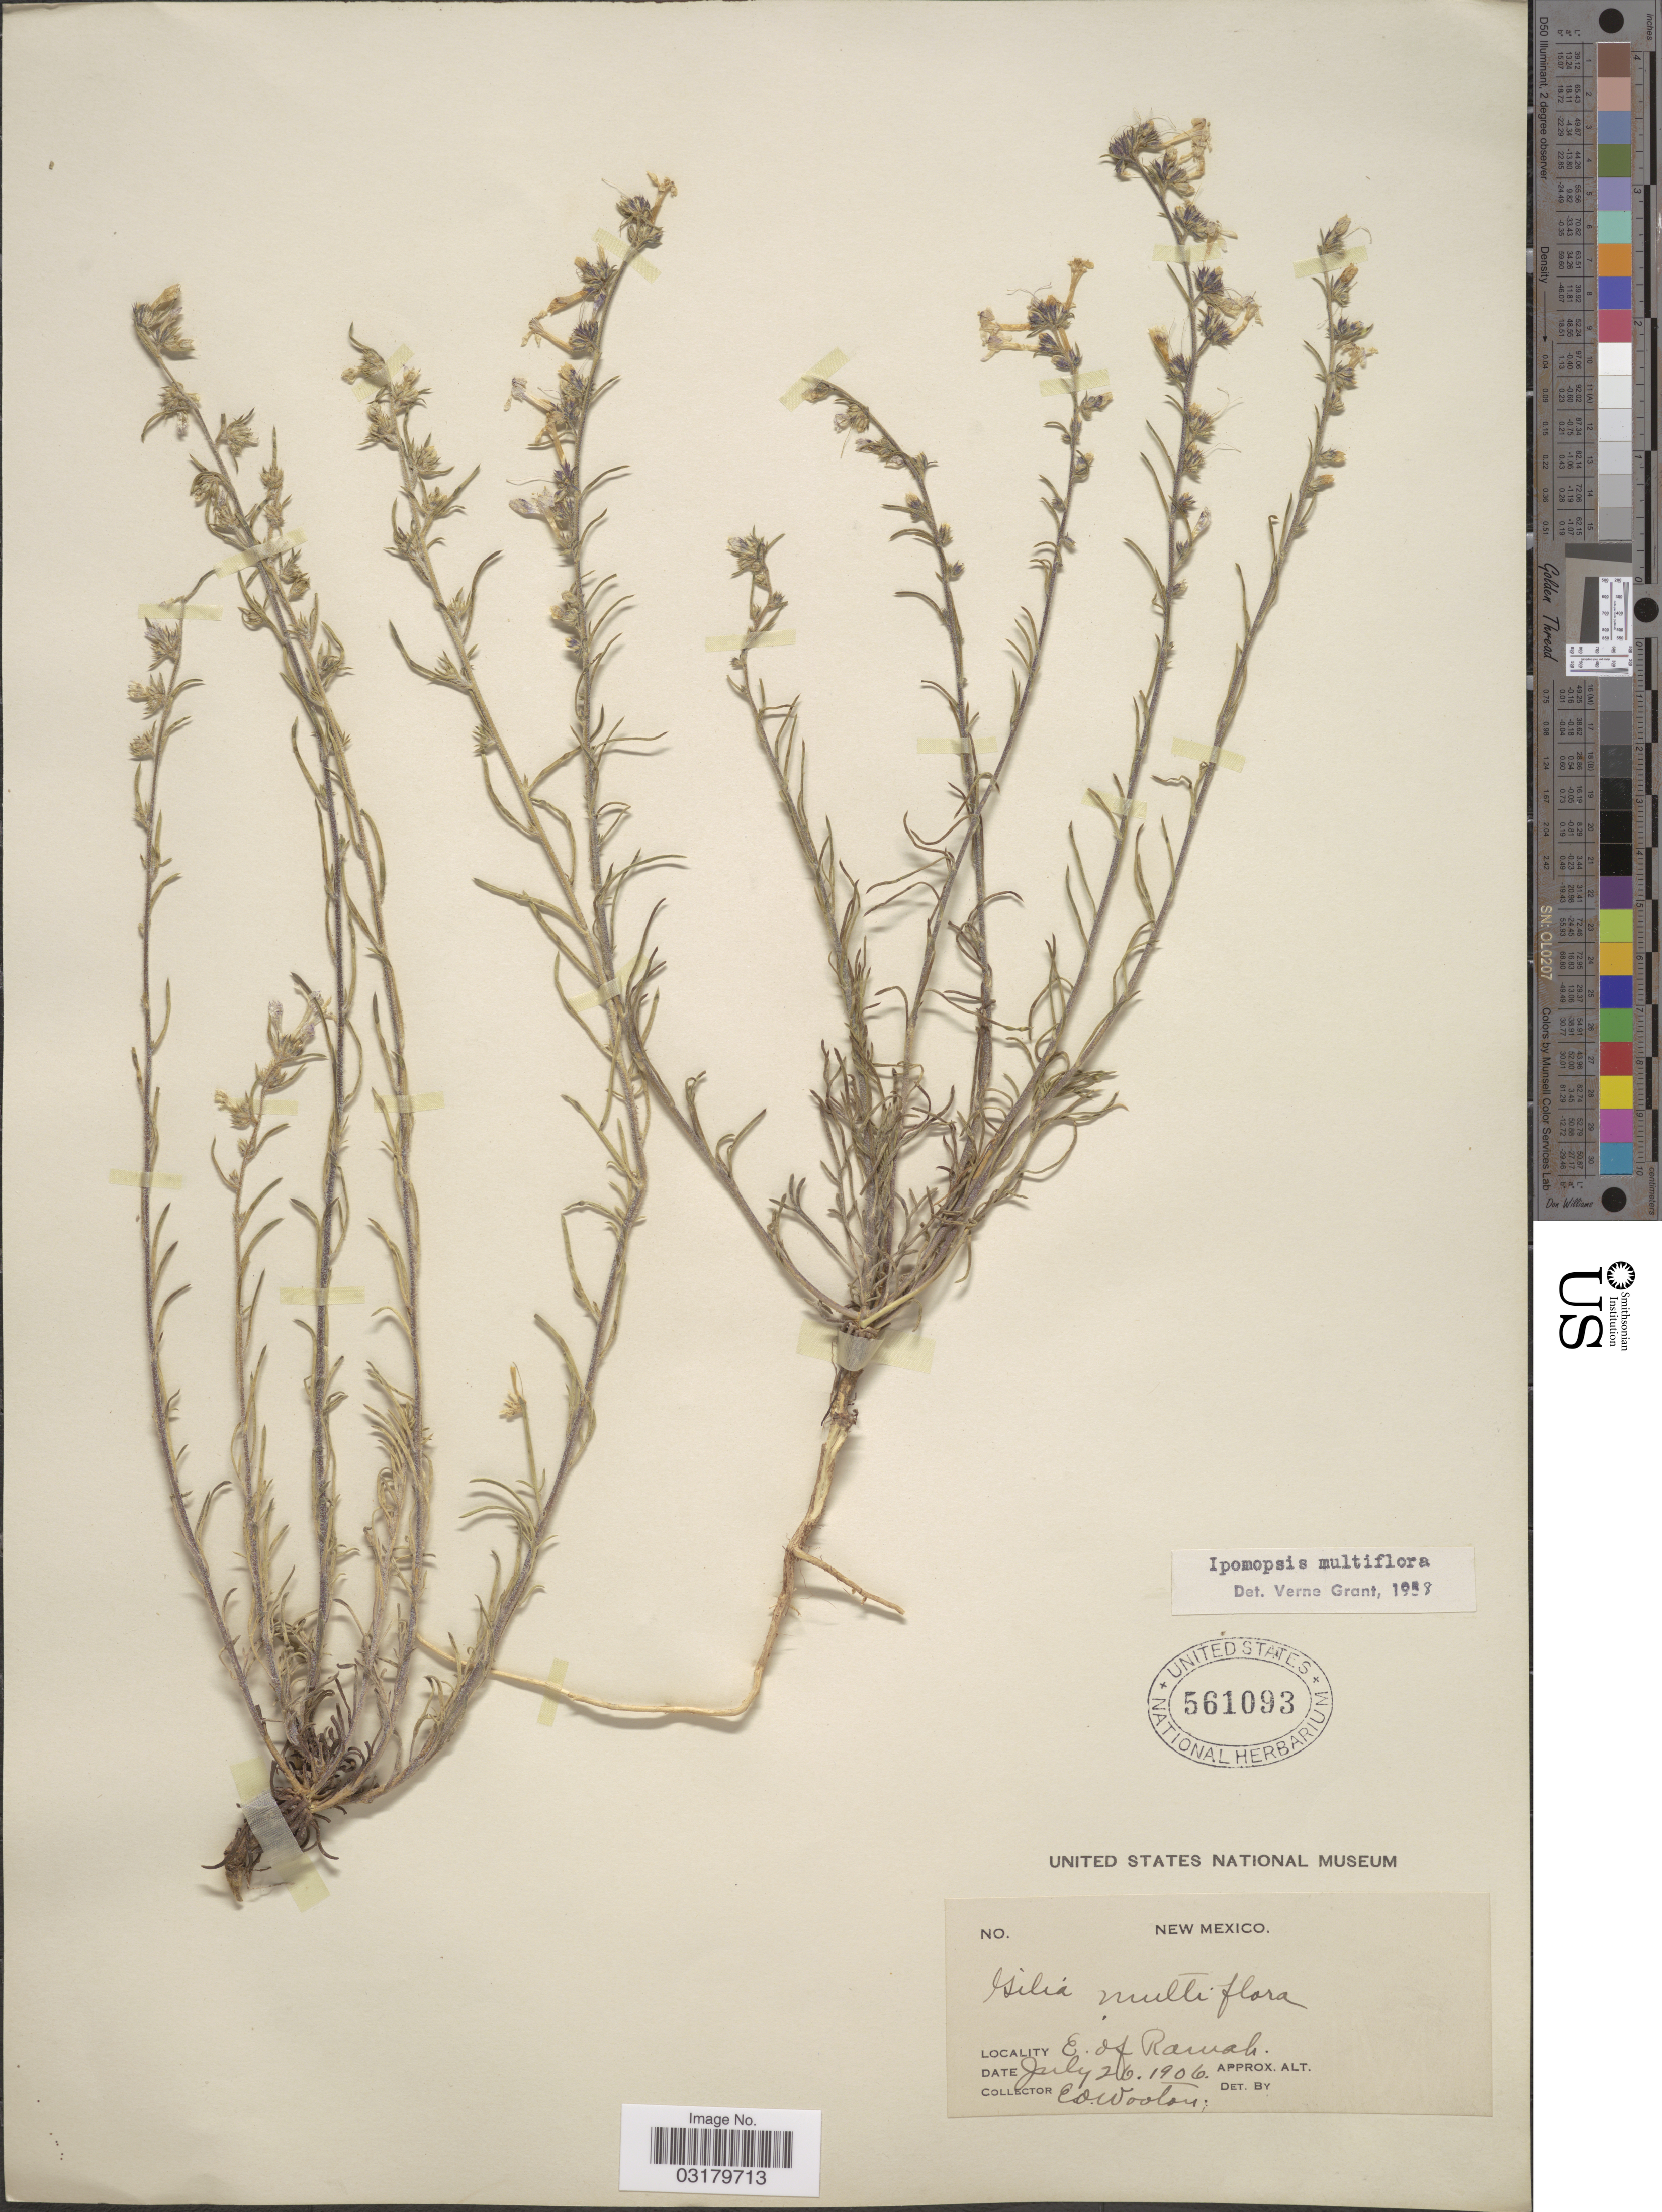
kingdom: Plantae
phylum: Tracheophyta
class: Magnoliopsida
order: Ericales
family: Polemoniaceae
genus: Ipomopsis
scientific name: Ipomopsis multiflora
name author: (Nutt.) V.E. Grant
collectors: E. O. Wooton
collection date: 1906-07-26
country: United States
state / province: New Mexico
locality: E. of Ramah.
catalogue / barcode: US 561093